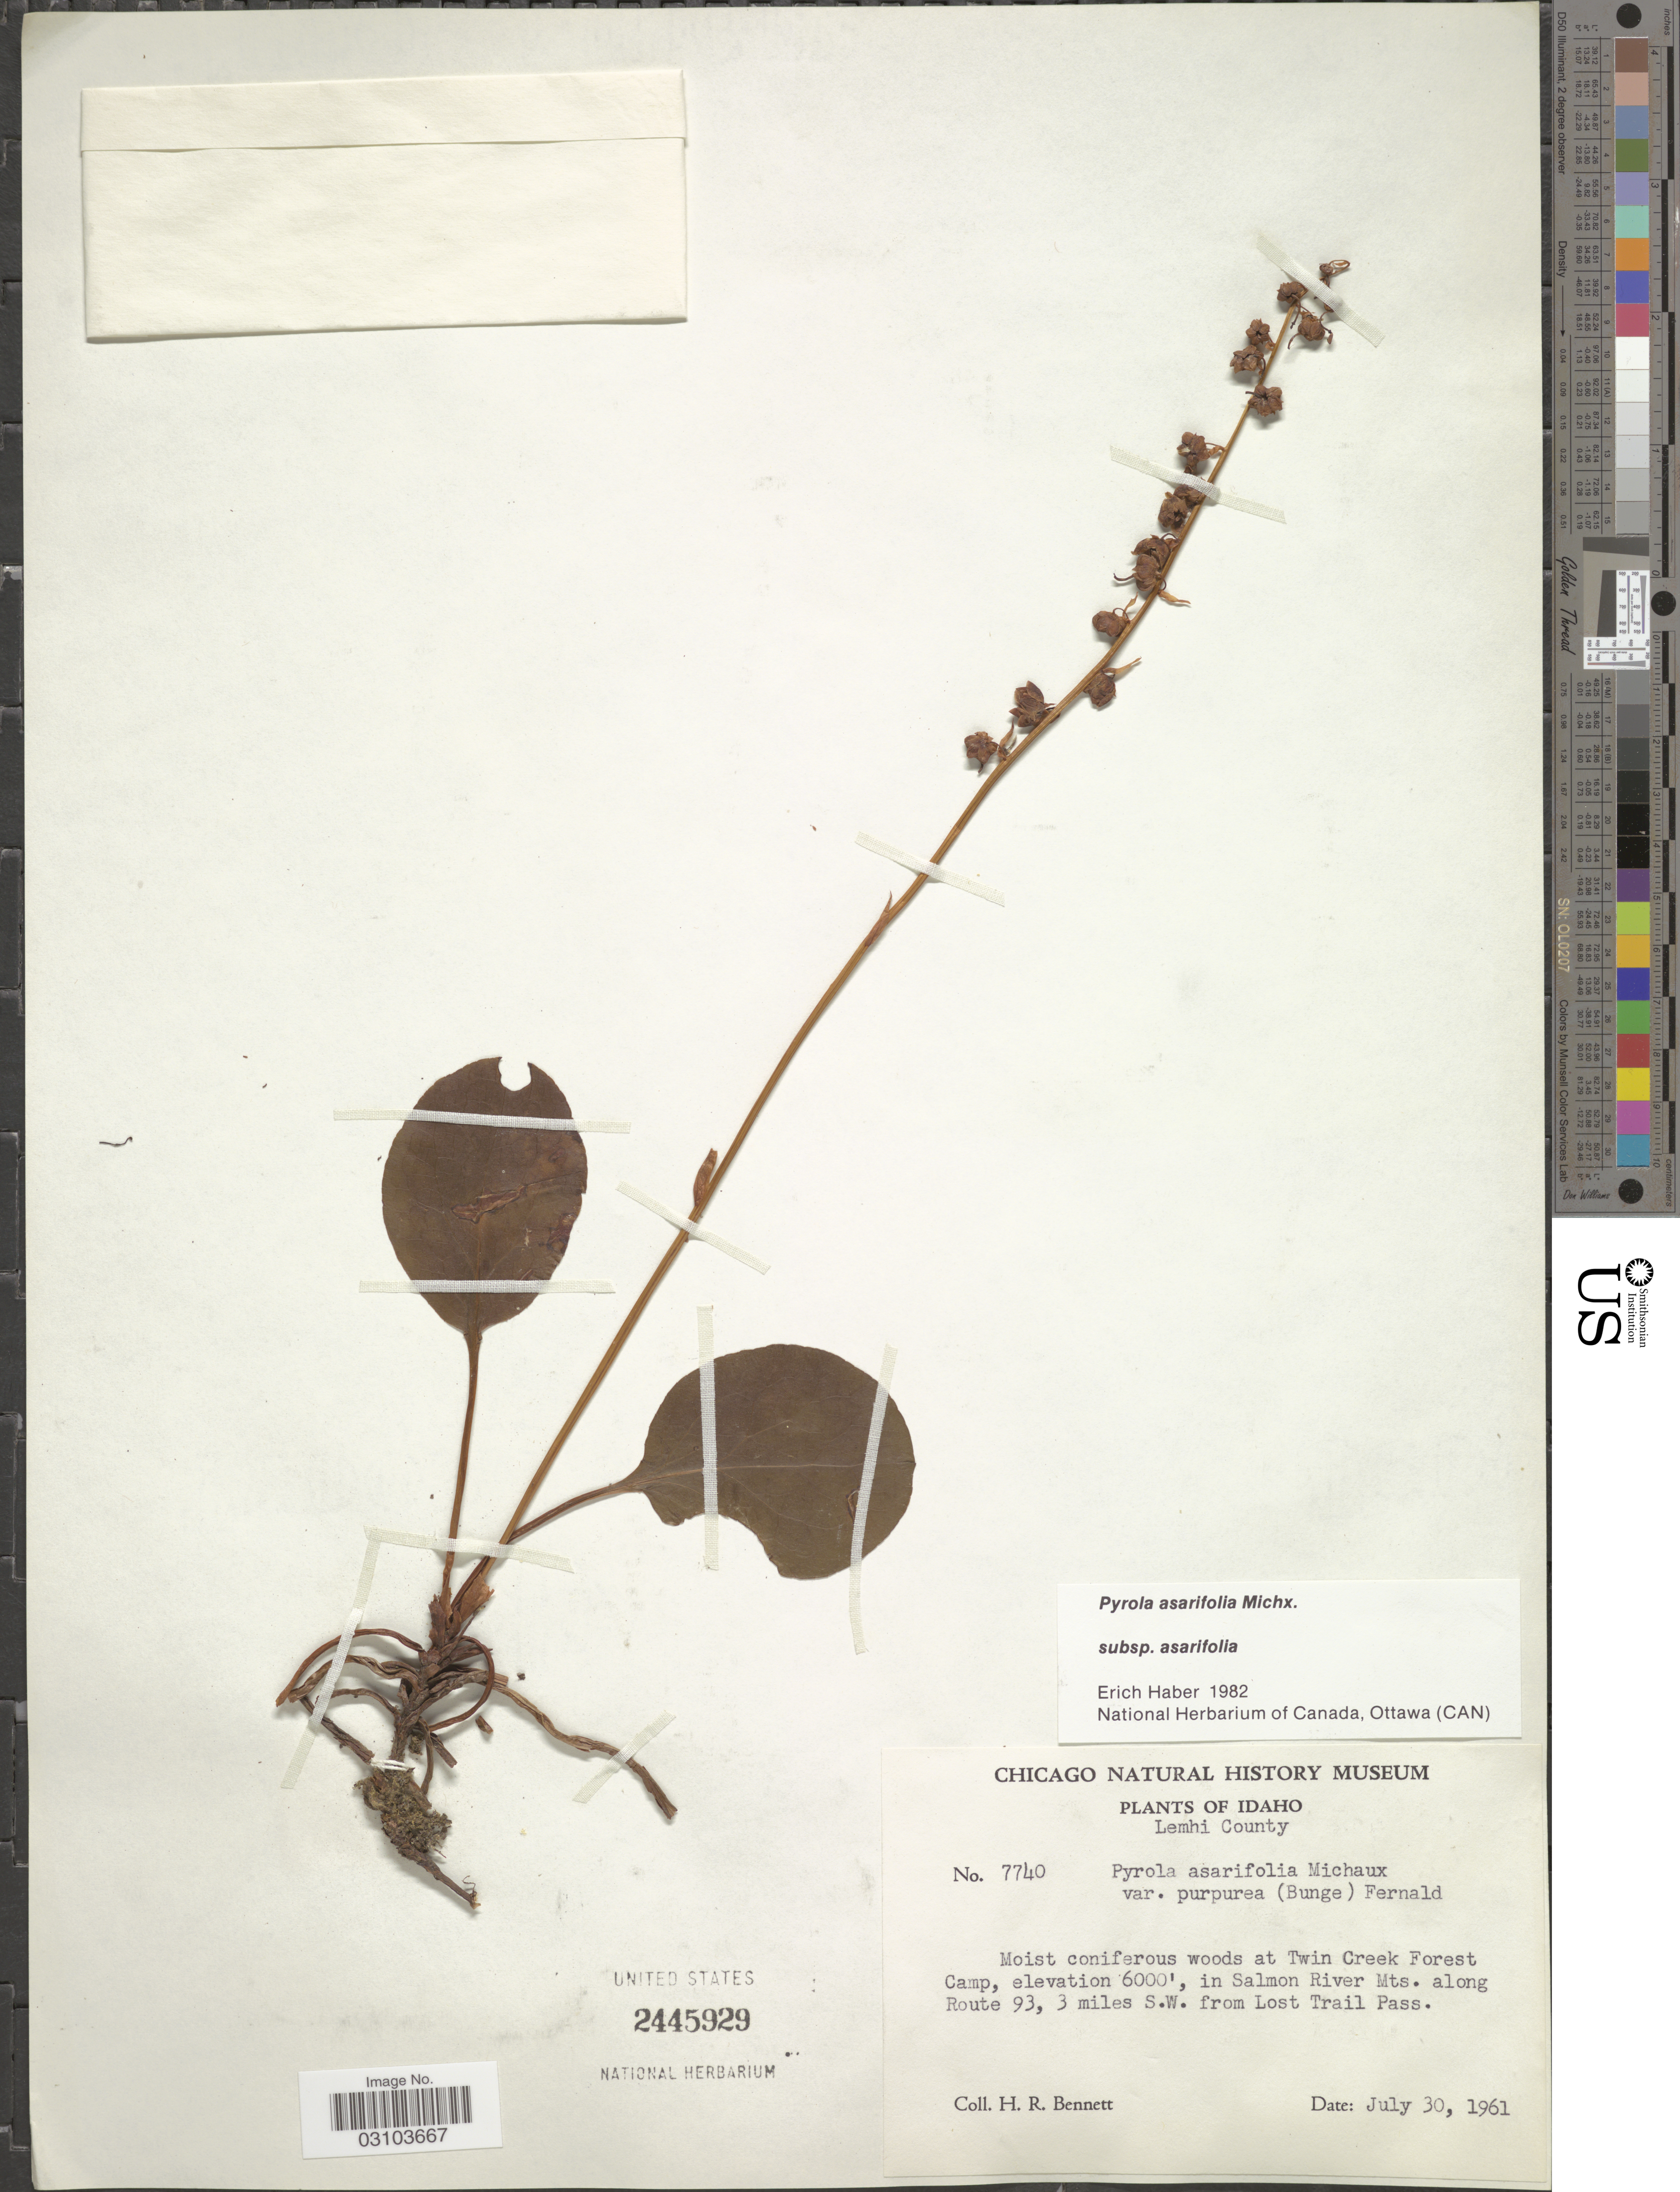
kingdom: Plantae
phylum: Tracheophyta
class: Magnoliopsida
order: Ericales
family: Ericaceae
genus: Pyrola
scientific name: Pyrola asarifolia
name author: Michx.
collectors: H. R. Bennett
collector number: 7740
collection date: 1961-07-30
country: United States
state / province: Idaho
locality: Lemhi County. At Twin Creek Forest Camp, in Salmon River Mts. along Route 93, 3 miles S. W. from Lost Trail Pass.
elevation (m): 1829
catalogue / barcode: US 2445929